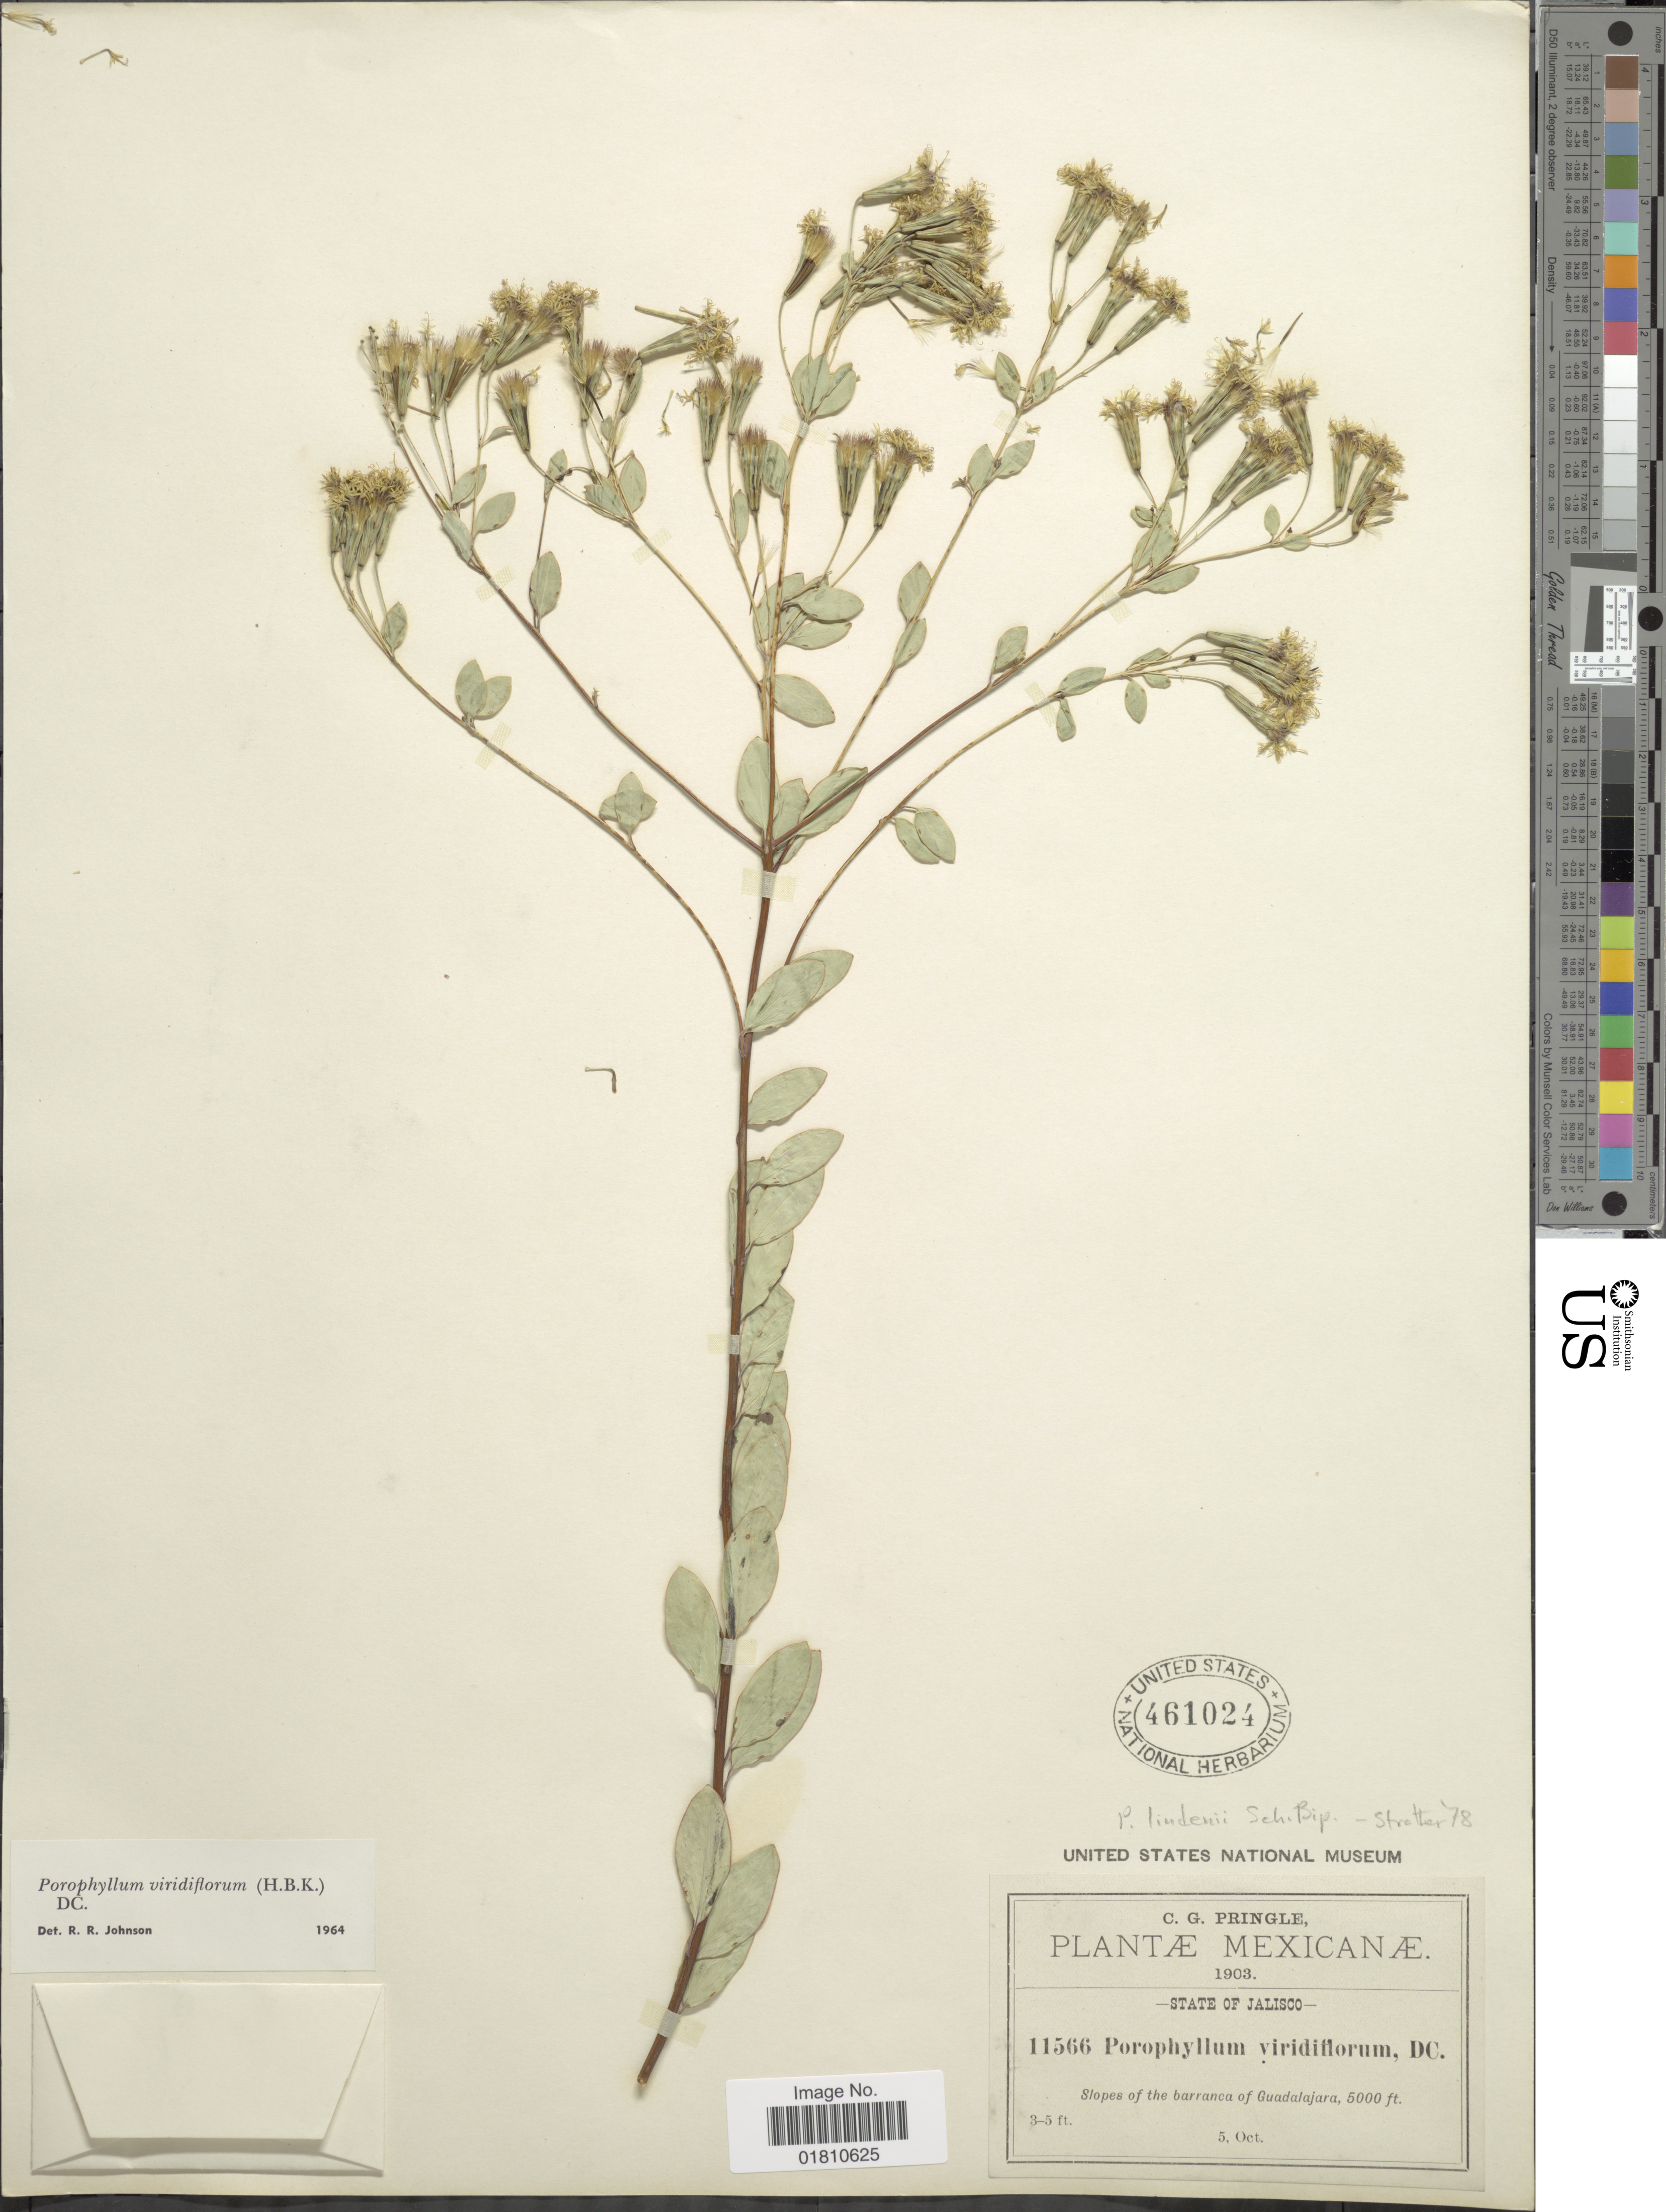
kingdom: Plantae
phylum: Tracheophyta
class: Magnoliopsida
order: Asterales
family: Asteraceae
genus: Porophyllum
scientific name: Porophyllum lindenii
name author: Sch. Bip. ex Seem.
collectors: C. G. Pringle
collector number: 11566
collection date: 1903-10-05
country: Mexico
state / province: Jalisco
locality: Slopes of the barranca of Guadalajara.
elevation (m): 1524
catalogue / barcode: US 461024